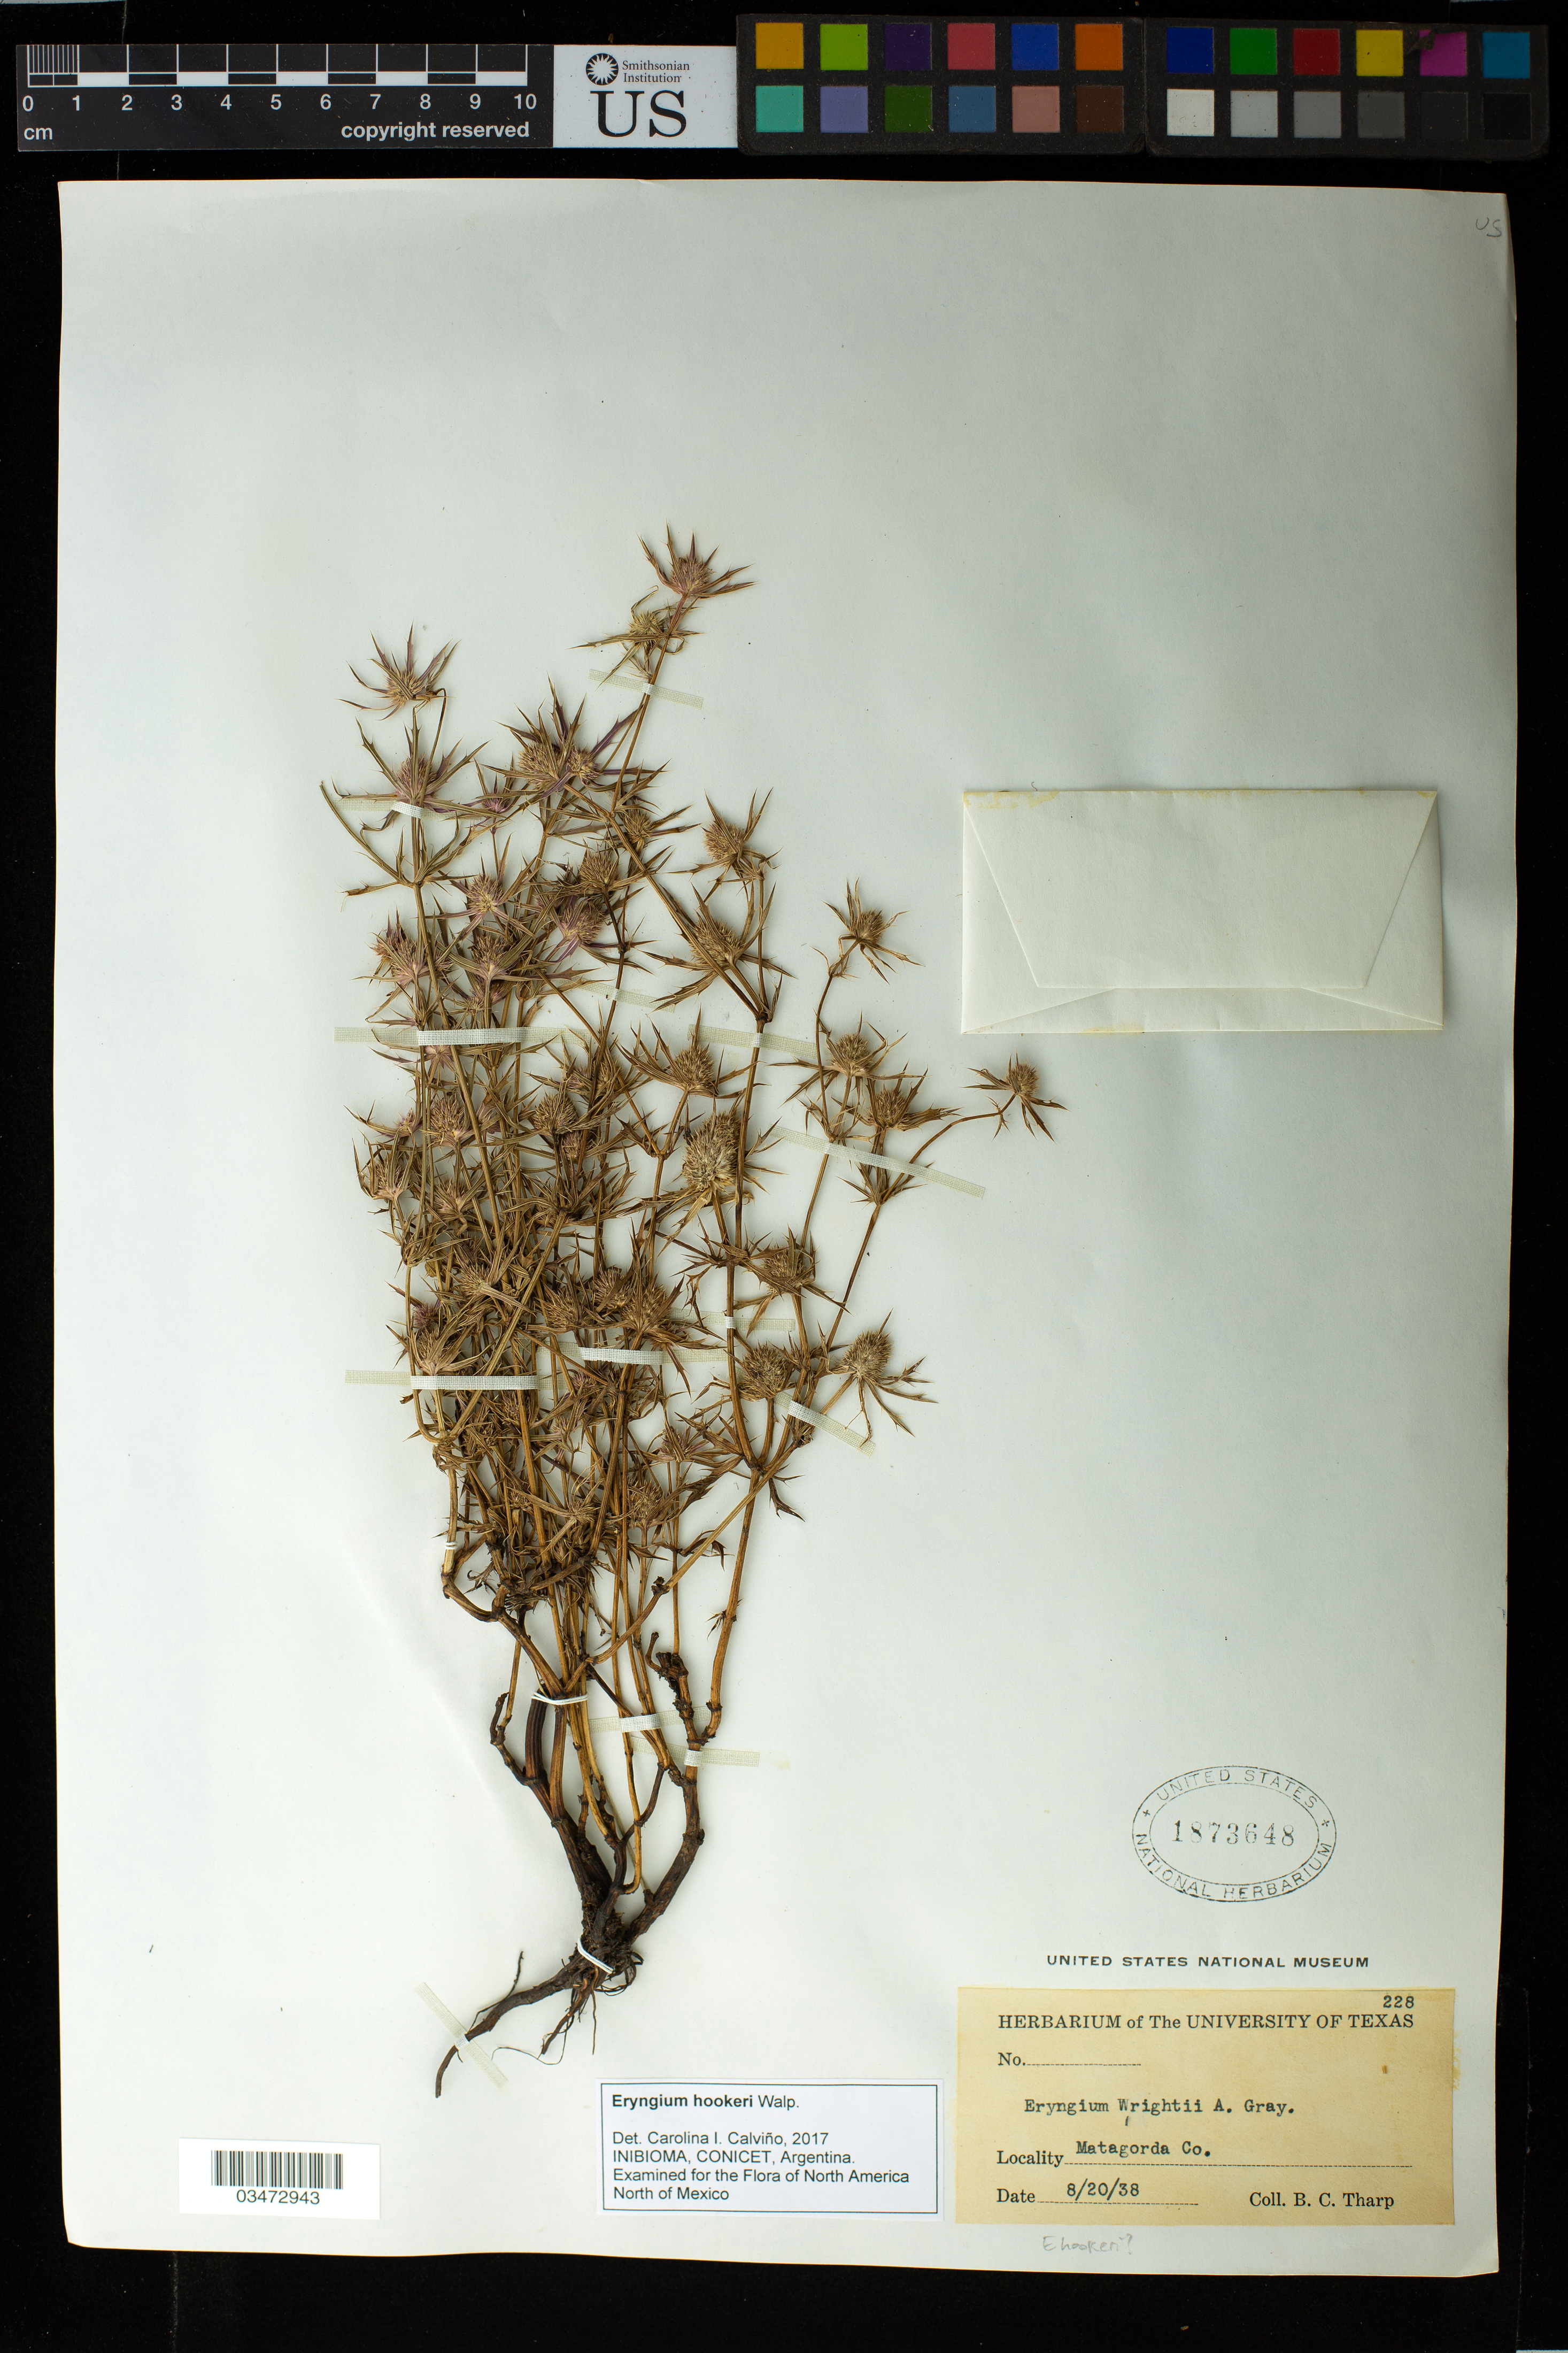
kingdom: Plantae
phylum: Tracheophyta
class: Magnoliopsida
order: Apiales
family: Apiaceae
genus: Eryngium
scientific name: Eryngium hookeri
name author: Walp.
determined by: Calviño, C. I.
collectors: B. C. Tharp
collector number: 228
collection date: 1938-08-20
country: United States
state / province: Texas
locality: Matagorda Co.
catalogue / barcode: US 1873648